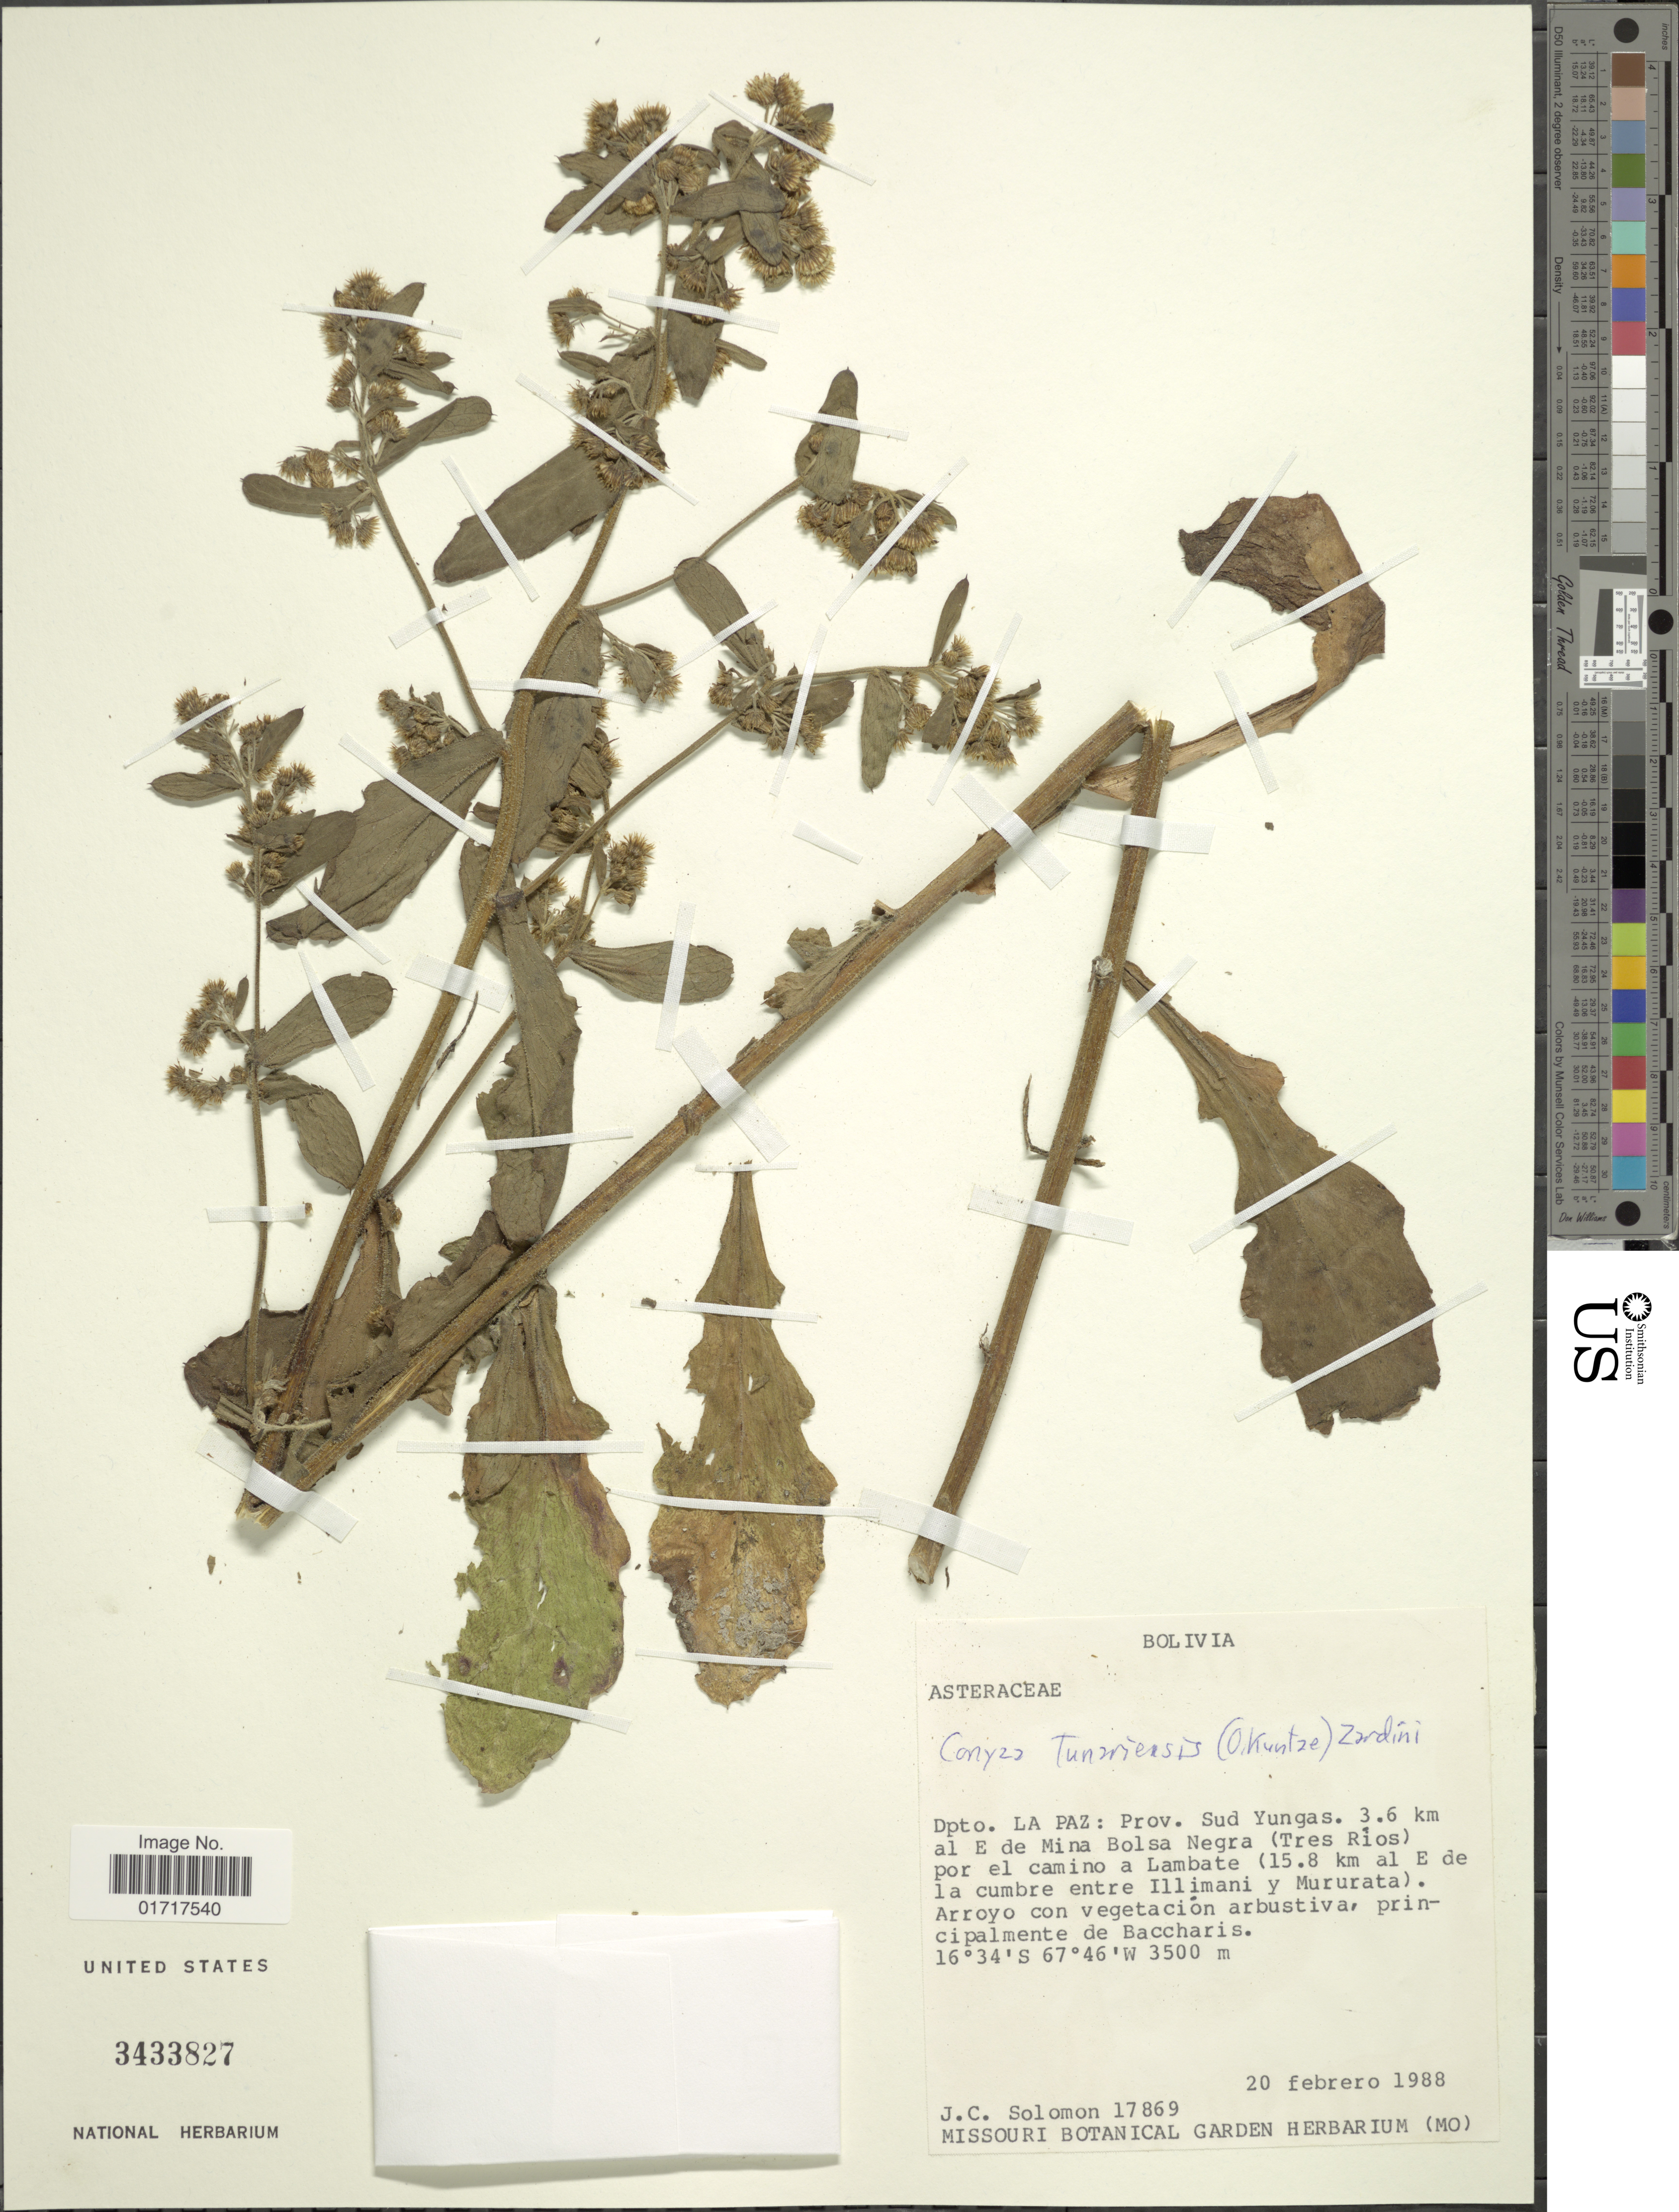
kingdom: Plantae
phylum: Tracheophyta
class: Magnoliopsida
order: Asterales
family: Asteraceae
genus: Conyza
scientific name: Conyza tunariensis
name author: (Kuntze) Zardini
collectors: J. C. Solomon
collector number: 17869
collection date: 1988-02-20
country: Bolivia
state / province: La Paz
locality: Dpto. La Paz:Prov. Sud Yungas, 3.6 km al. de Mina Bolsa Negra. (Tres Rios) por el camino a Lambate (15.8 km al E de la cumbre entre Illimani y Mururata).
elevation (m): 3500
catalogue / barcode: US 3433827